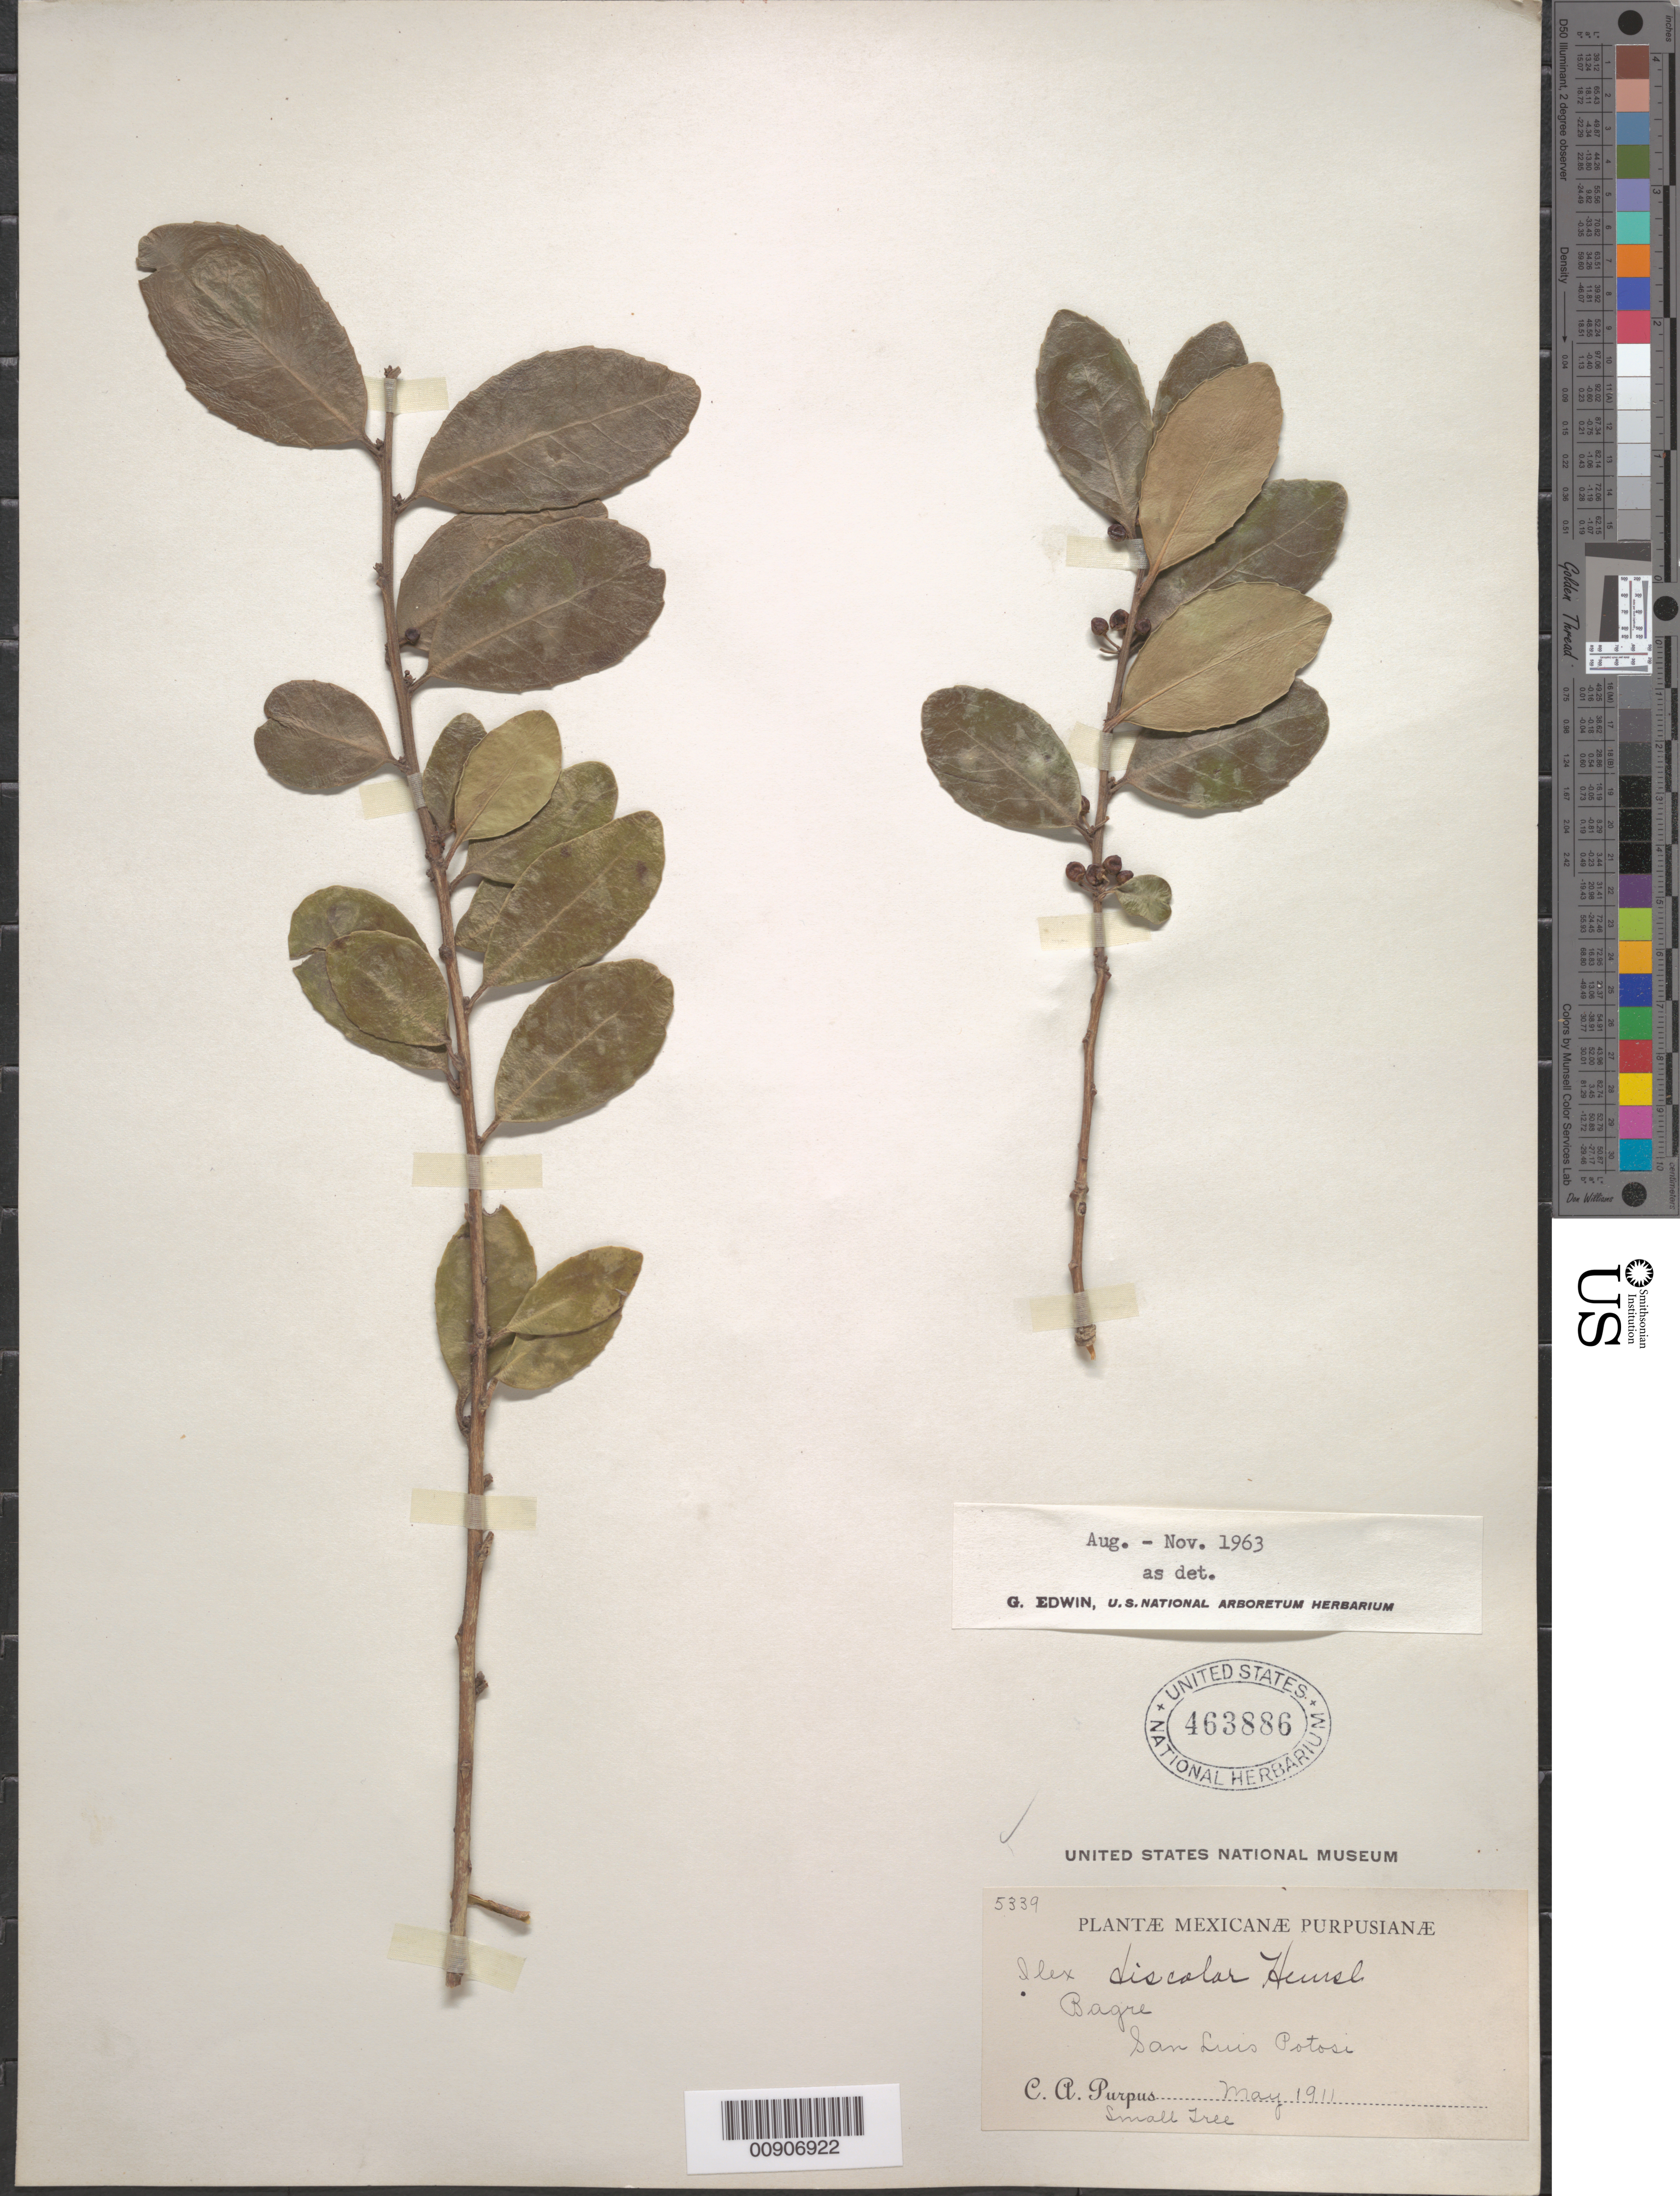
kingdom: Plantae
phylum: Tracheophyta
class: Magnoliopsida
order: Aquifoliales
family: Aquifoliaceae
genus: Ilex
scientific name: Ilex discolor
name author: Hemsl.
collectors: C. A. Purpus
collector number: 5339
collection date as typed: May 1911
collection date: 1911-05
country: Mexico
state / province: San Luis Potosí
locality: Bagre, San Luis Potosí.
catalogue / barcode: US 463886